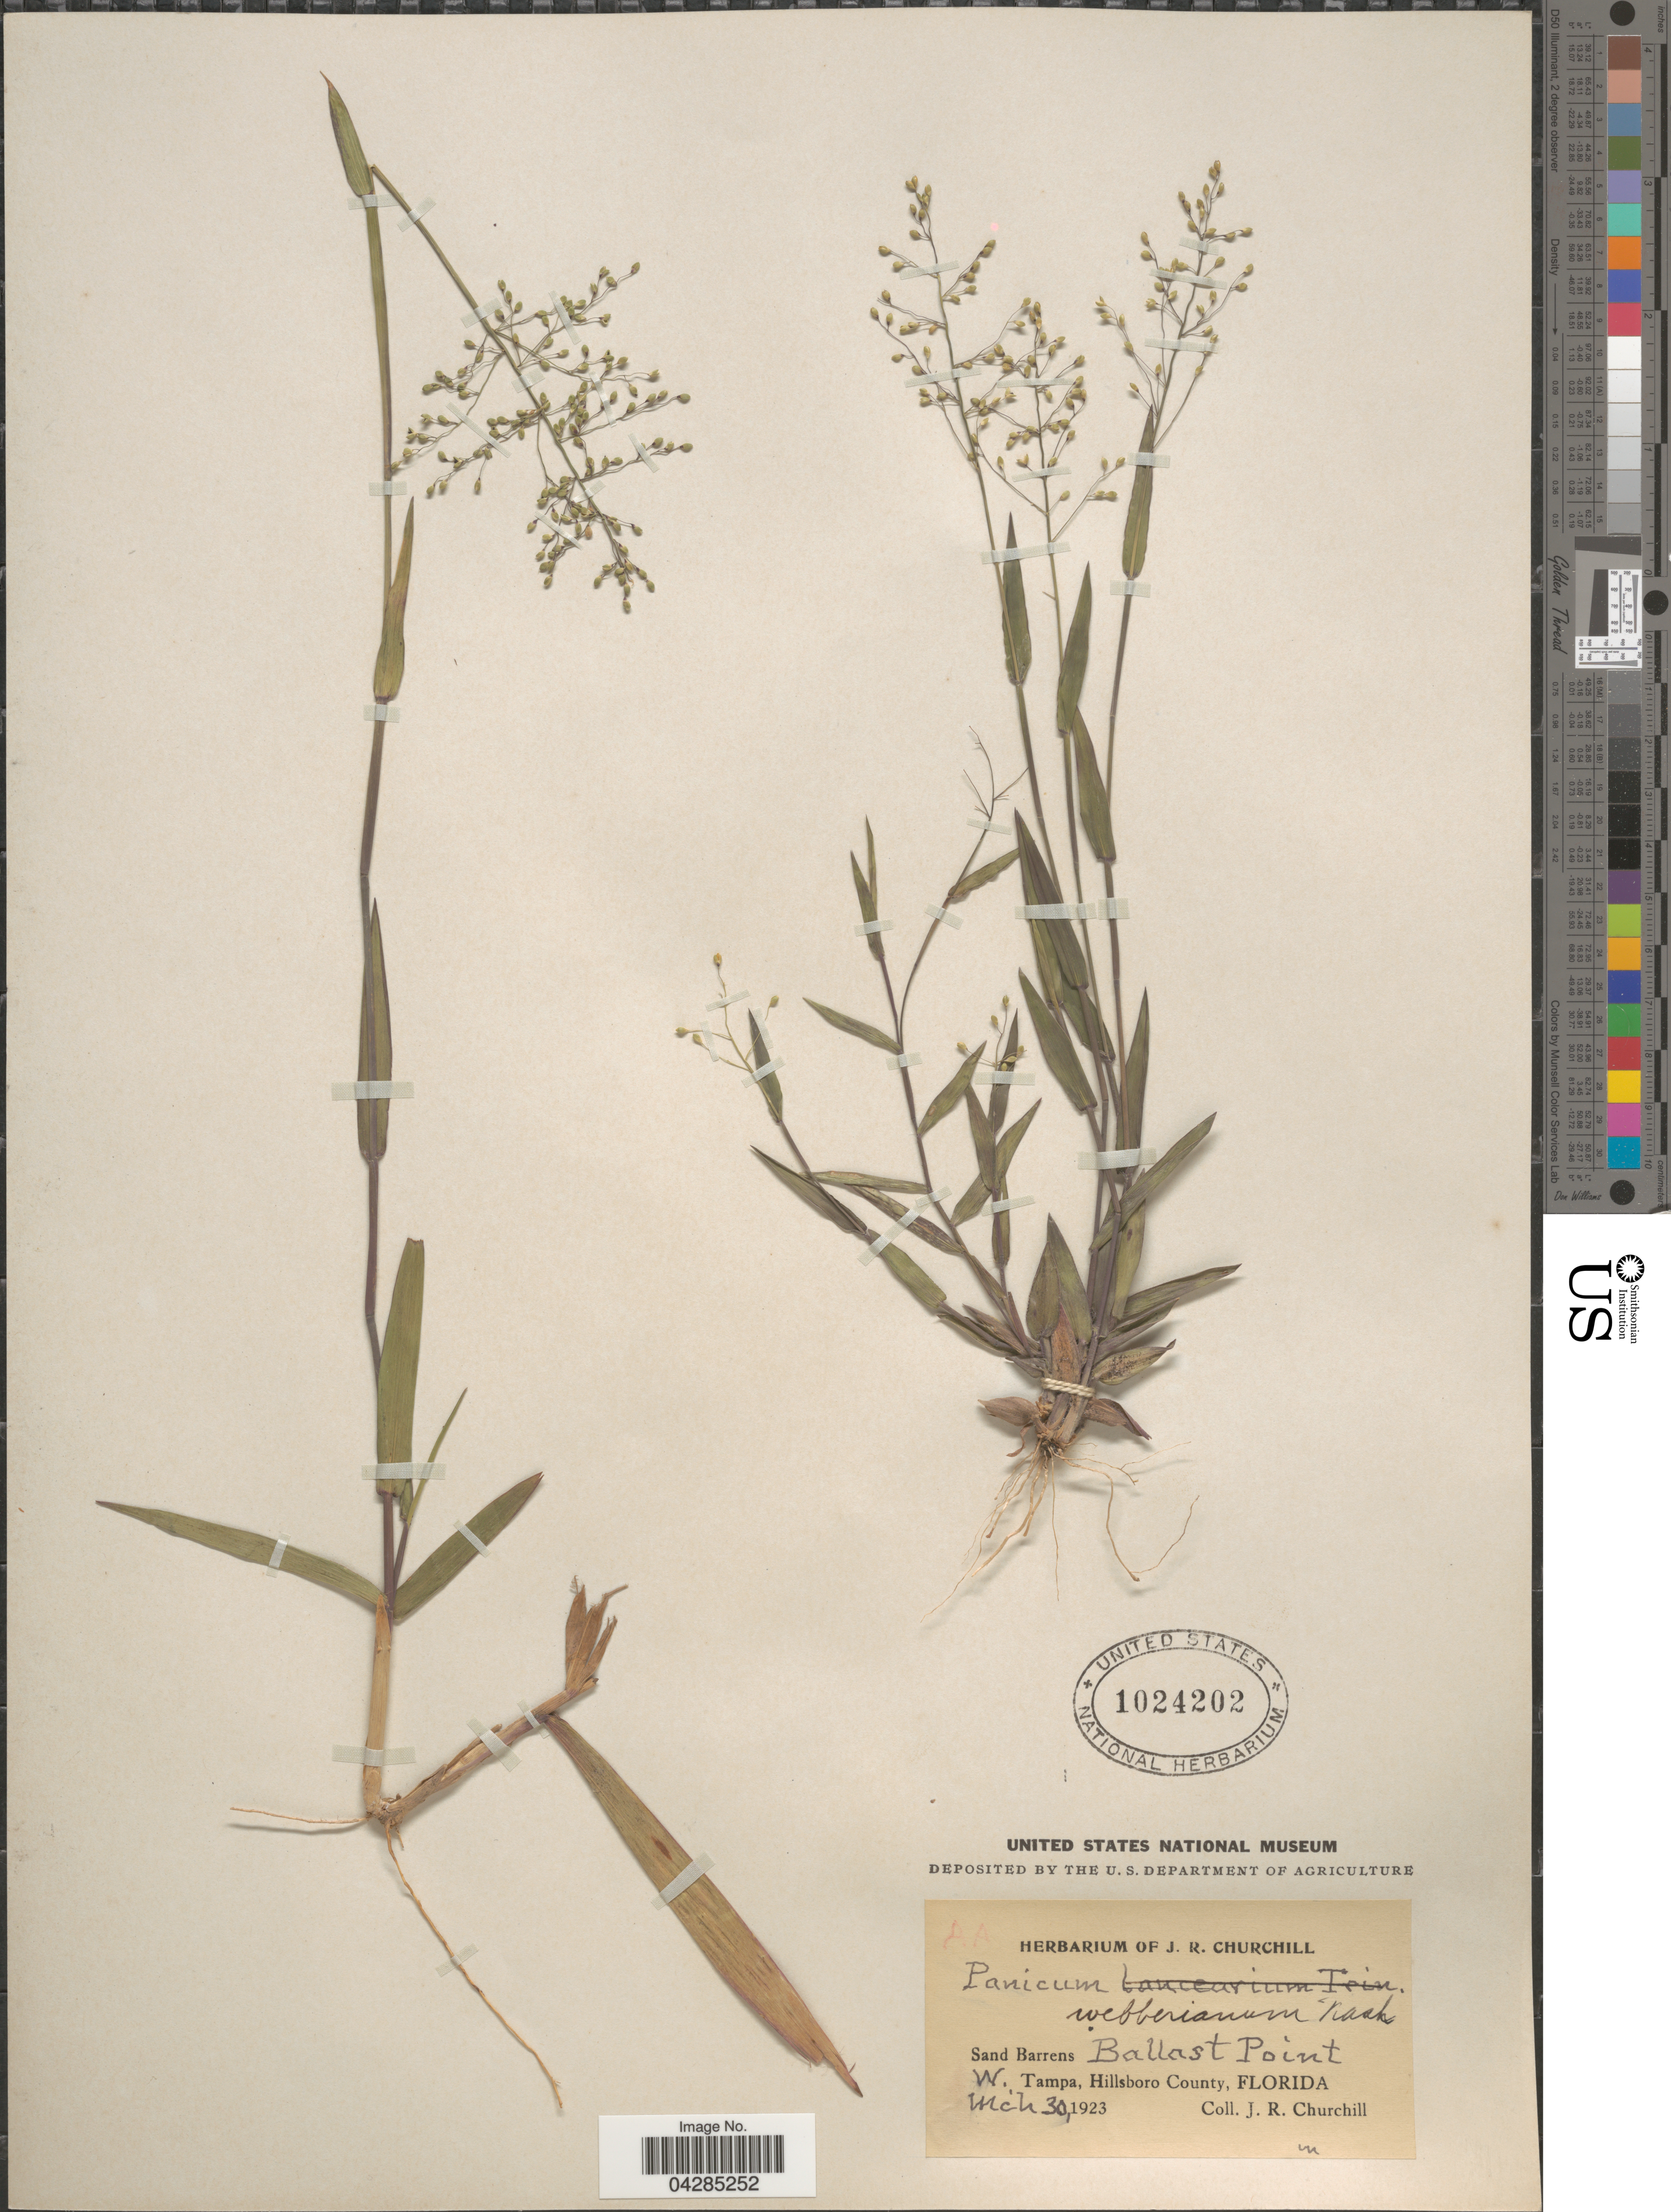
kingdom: Plantae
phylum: Tracheophyta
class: Liliopsida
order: Poales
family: Poaceae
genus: Dichanthelium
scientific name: Dichanthelium portoricense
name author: (Desv. ex Ham.) B.F. Hansen & Wunderlin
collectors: J. Churchill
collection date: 1923-03-30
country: United States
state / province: Florida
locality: Sand Barrens Ballast Point. W. Tampa, Hillsboro County.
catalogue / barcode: US 1024202